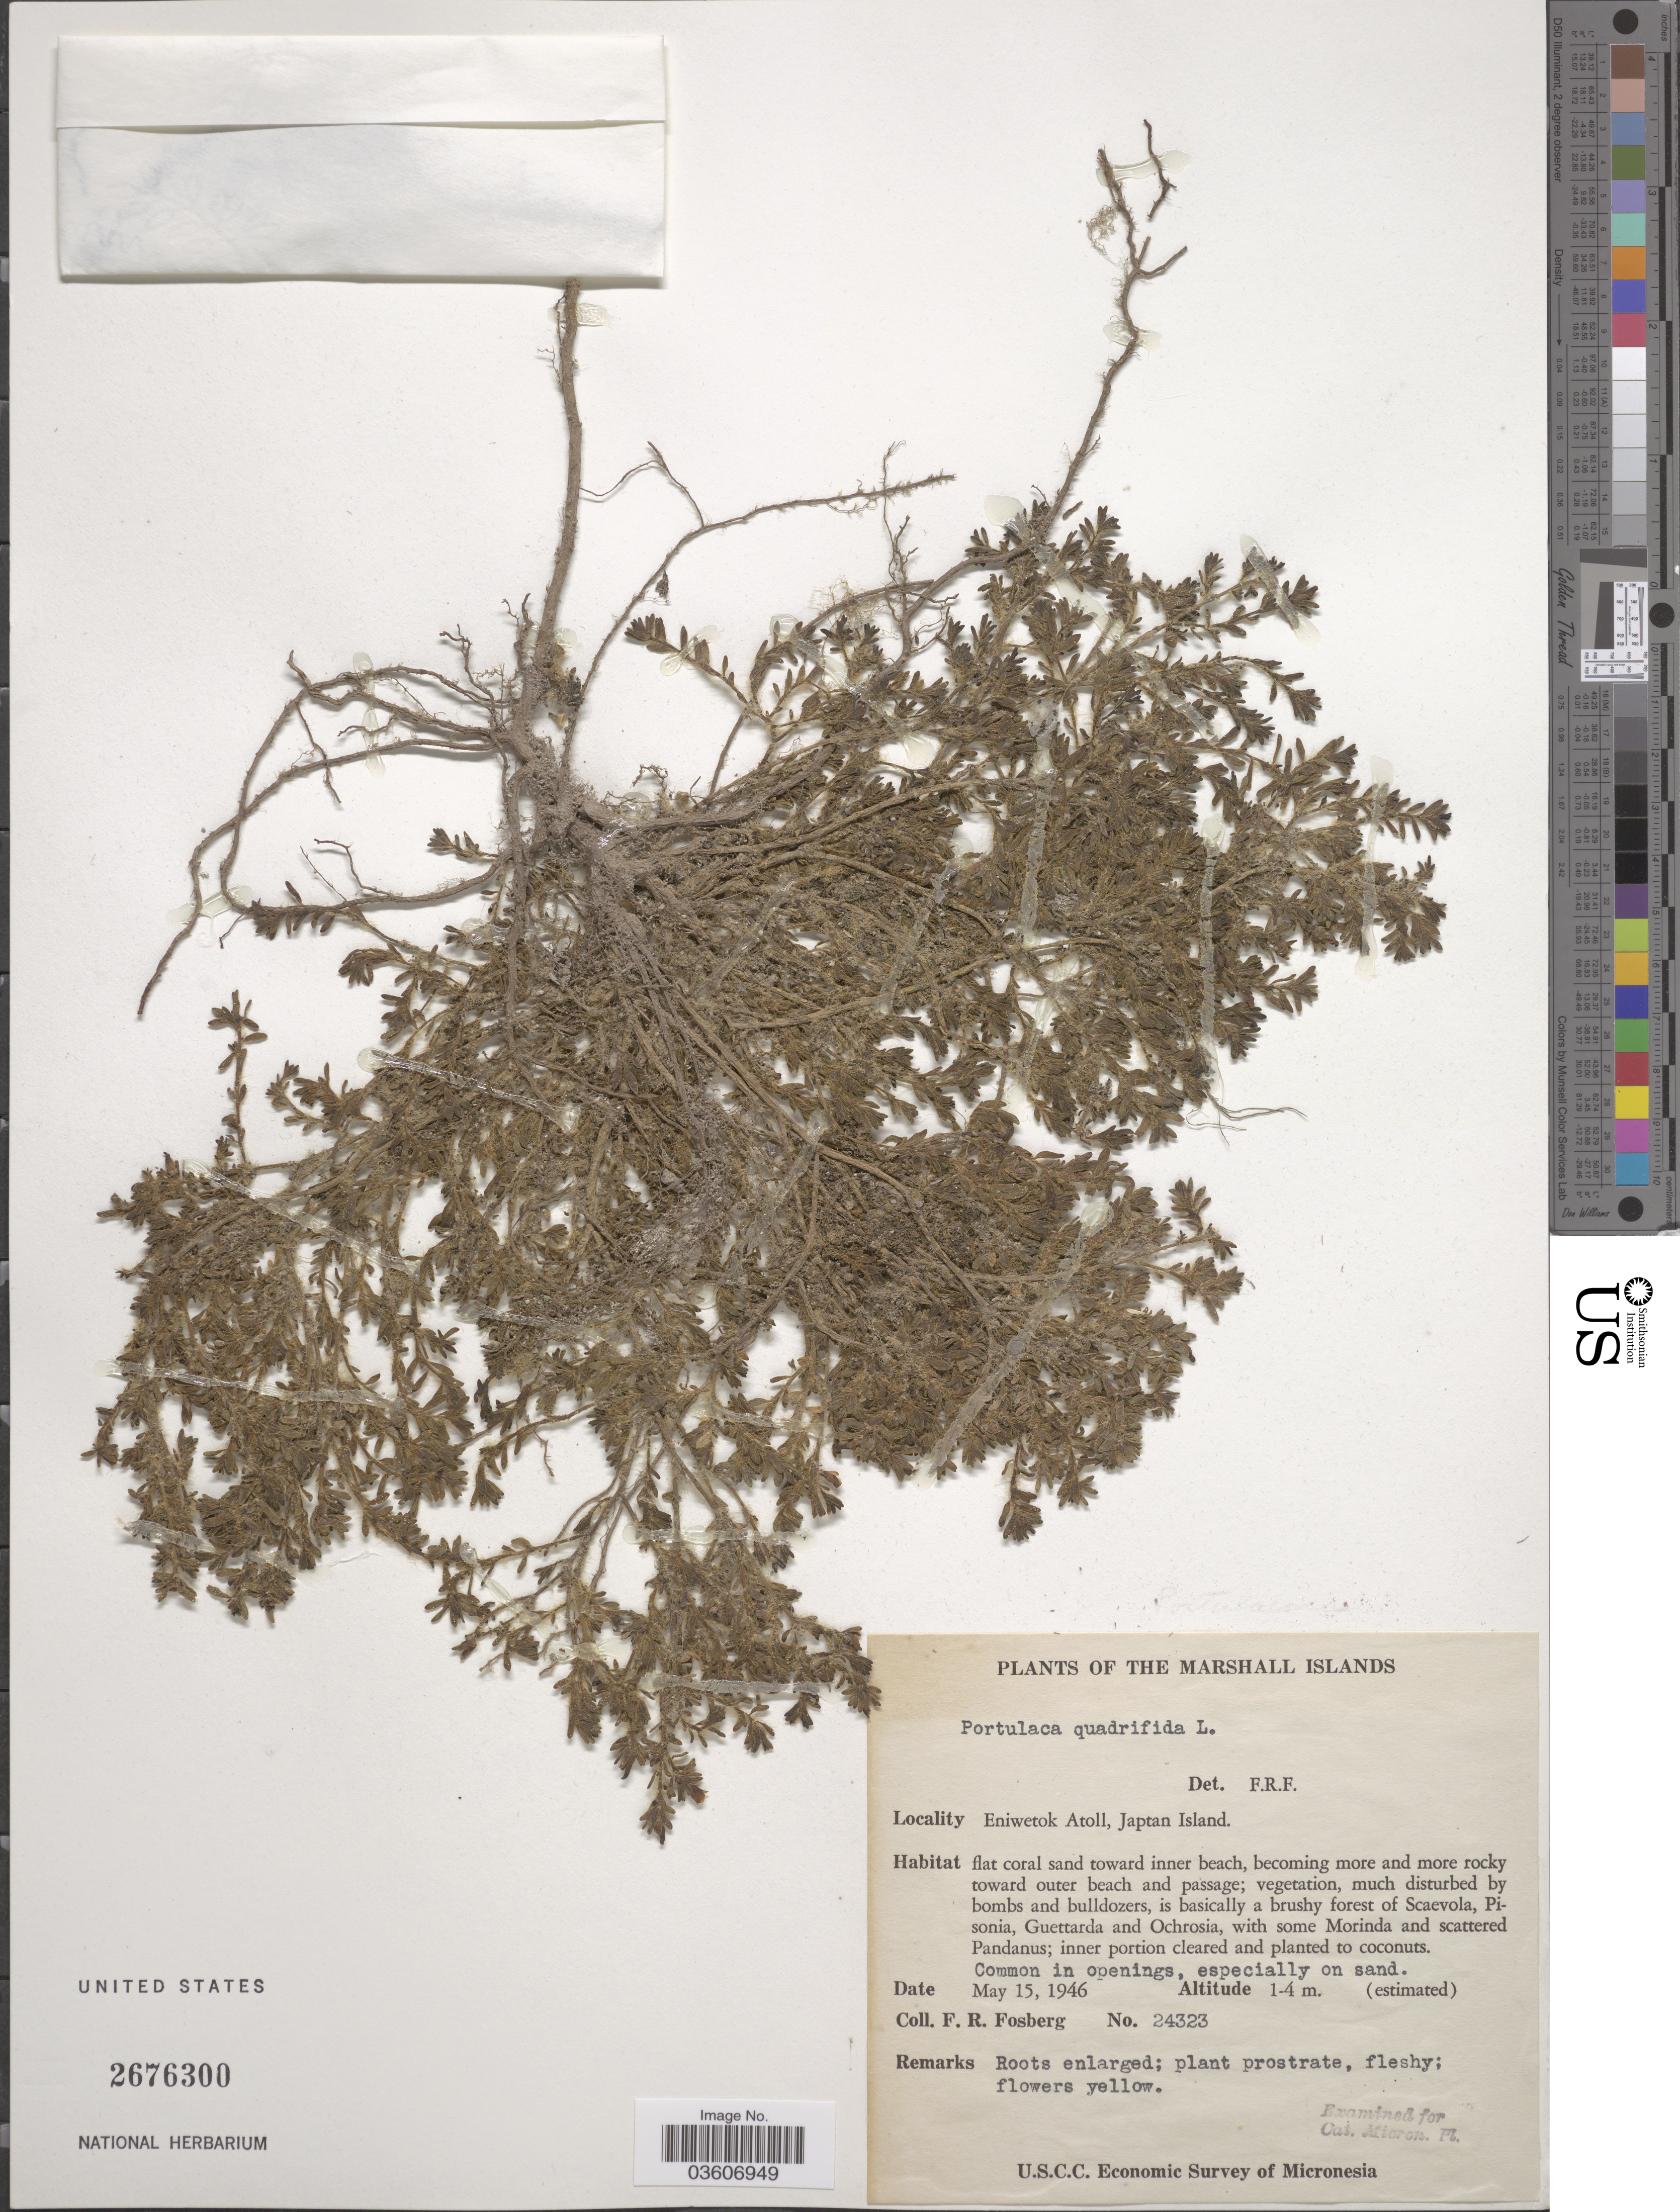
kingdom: Plantae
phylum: Tracheophyta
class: Magnoliopsida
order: Caryophyllales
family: Portulacaceae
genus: Portulaca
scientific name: Portulaca australis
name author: Endl.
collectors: F. R. Fosberg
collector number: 24323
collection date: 1946-05-15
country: Marshall Islands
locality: Eniwetok Atoll, Japtan Island.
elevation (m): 1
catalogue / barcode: US 2676300